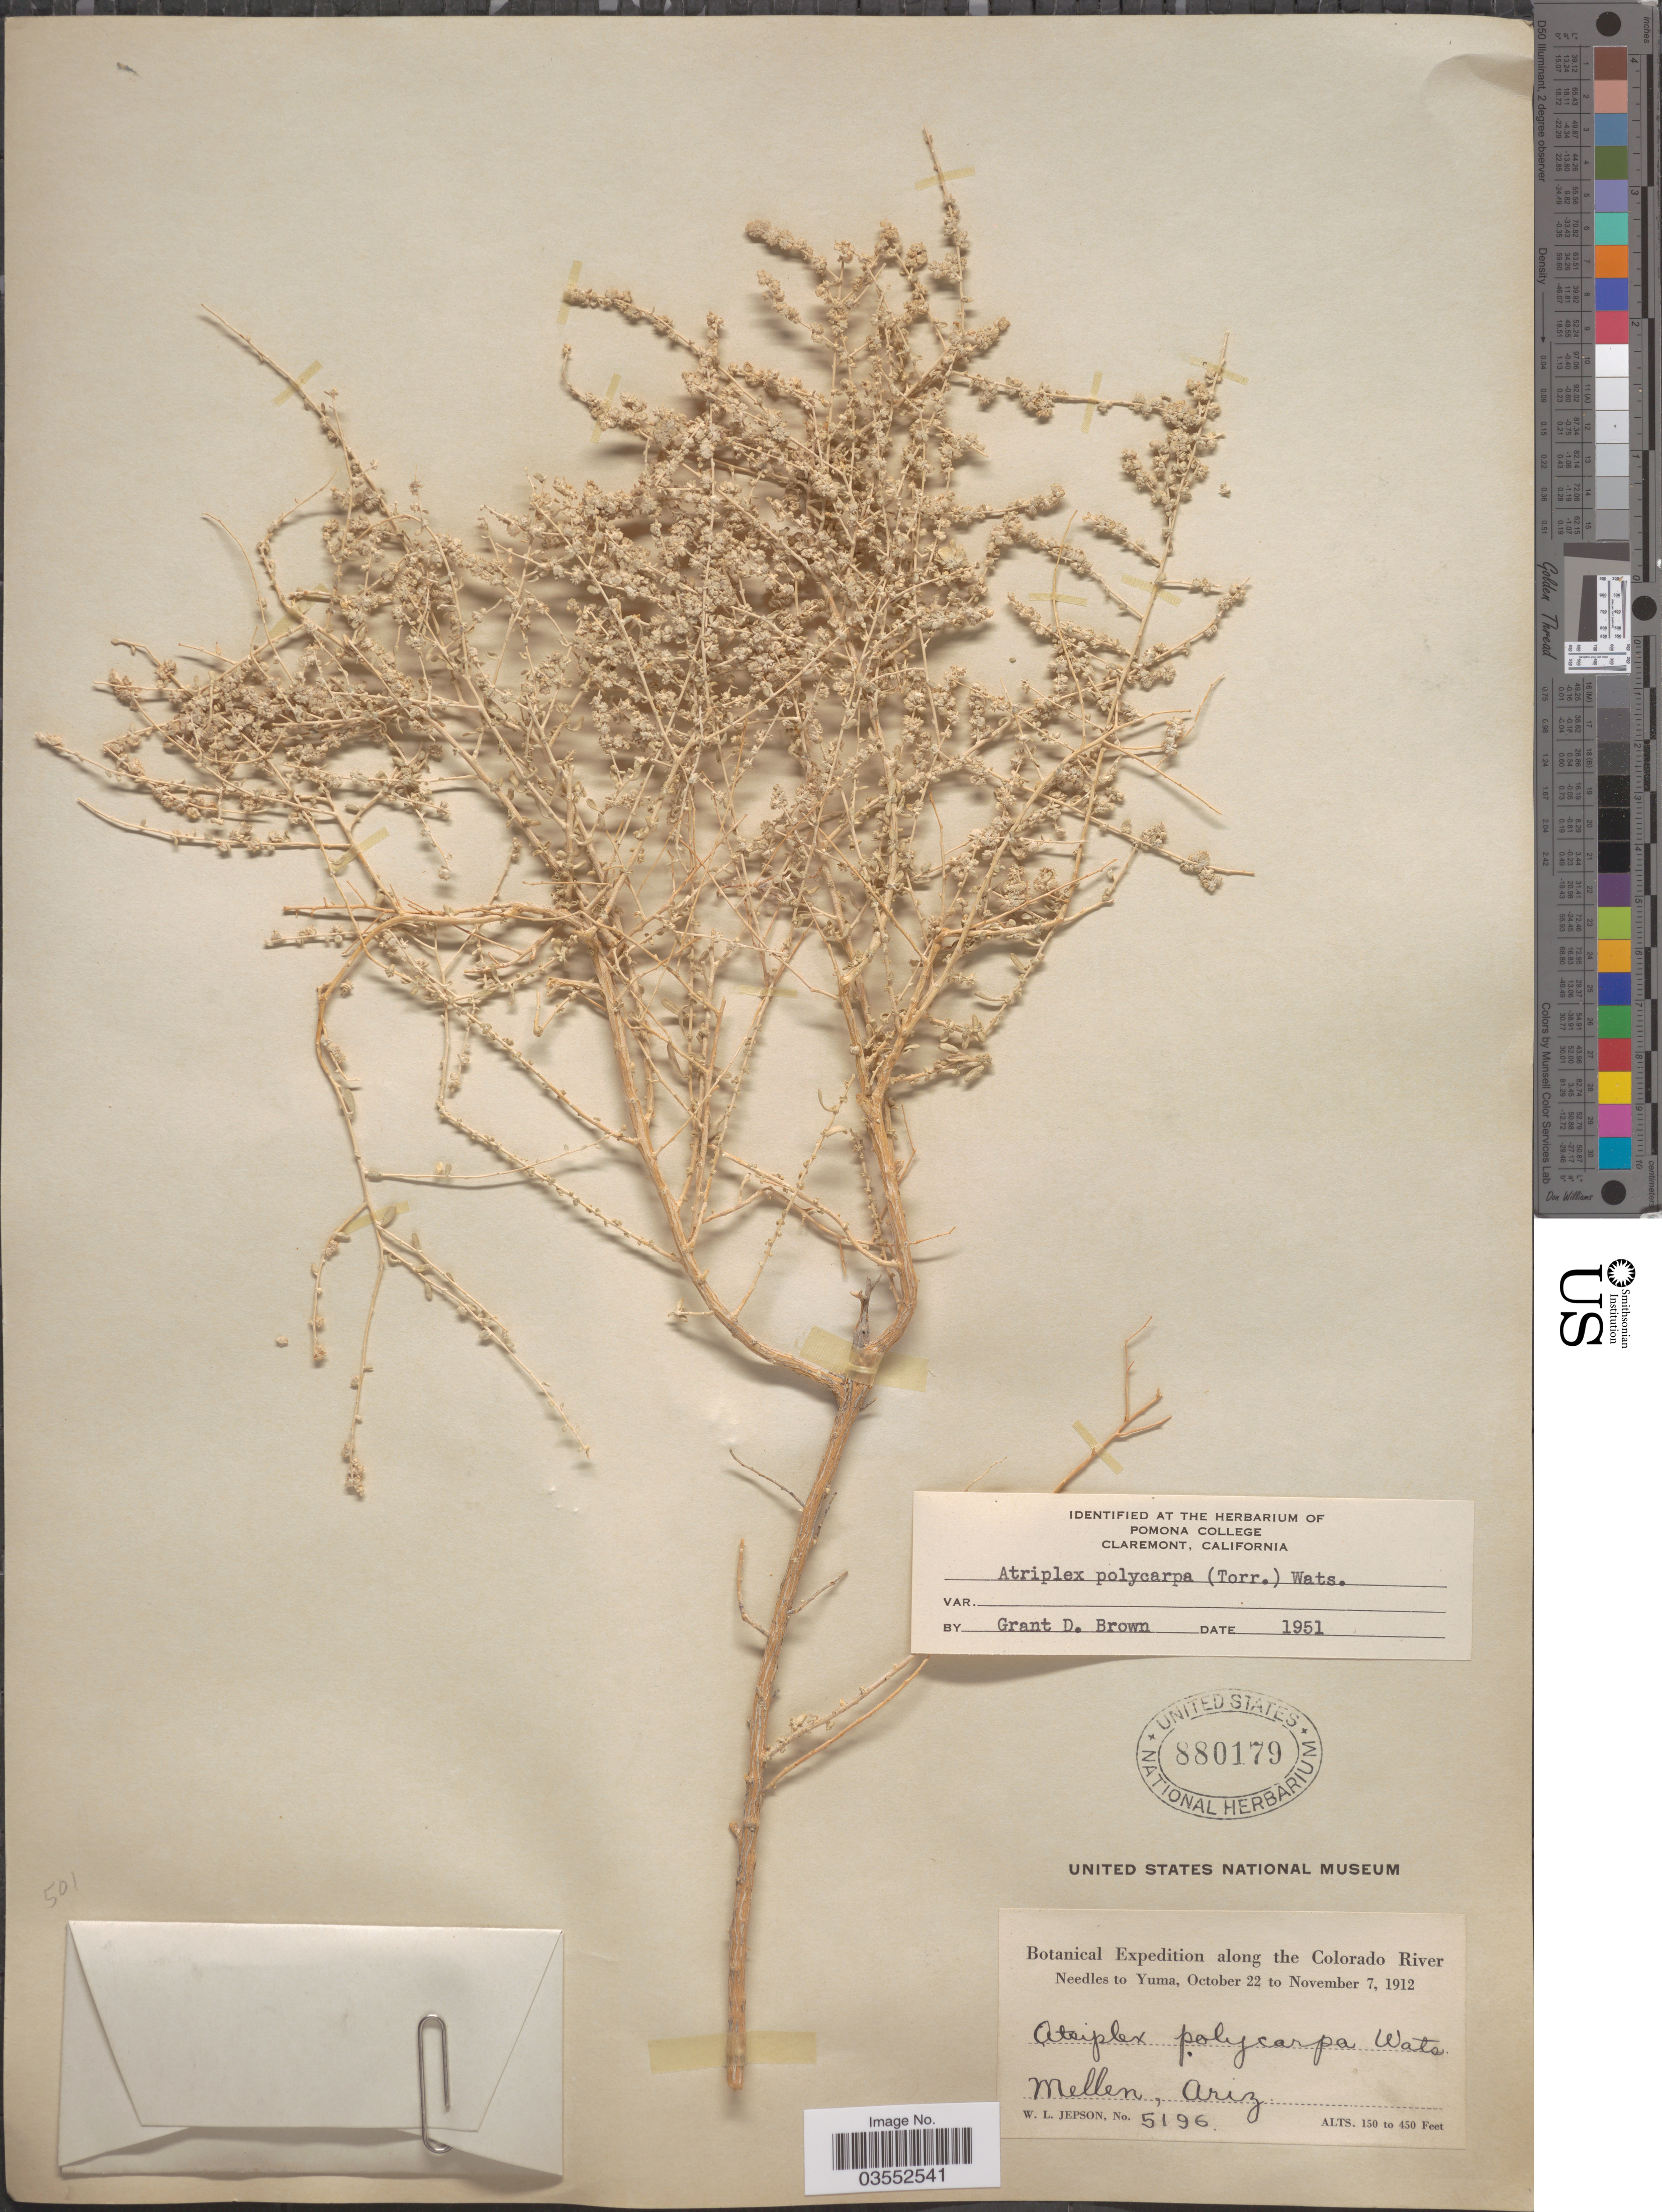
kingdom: Plantae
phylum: Tracheophyta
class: Magnoliopsida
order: Caryophyllales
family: Amaranthaceae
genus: Atriplex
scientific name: Atriplex polycarpa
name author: (Torr.) S. Watson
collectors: W. L. Jepson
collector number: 5196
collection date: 1912-10-22/1912-11-07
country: United States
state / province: Arizona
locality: Along the Colorado River. Needles to Yuma. Mellen.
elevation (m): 46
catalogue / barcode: US 880179